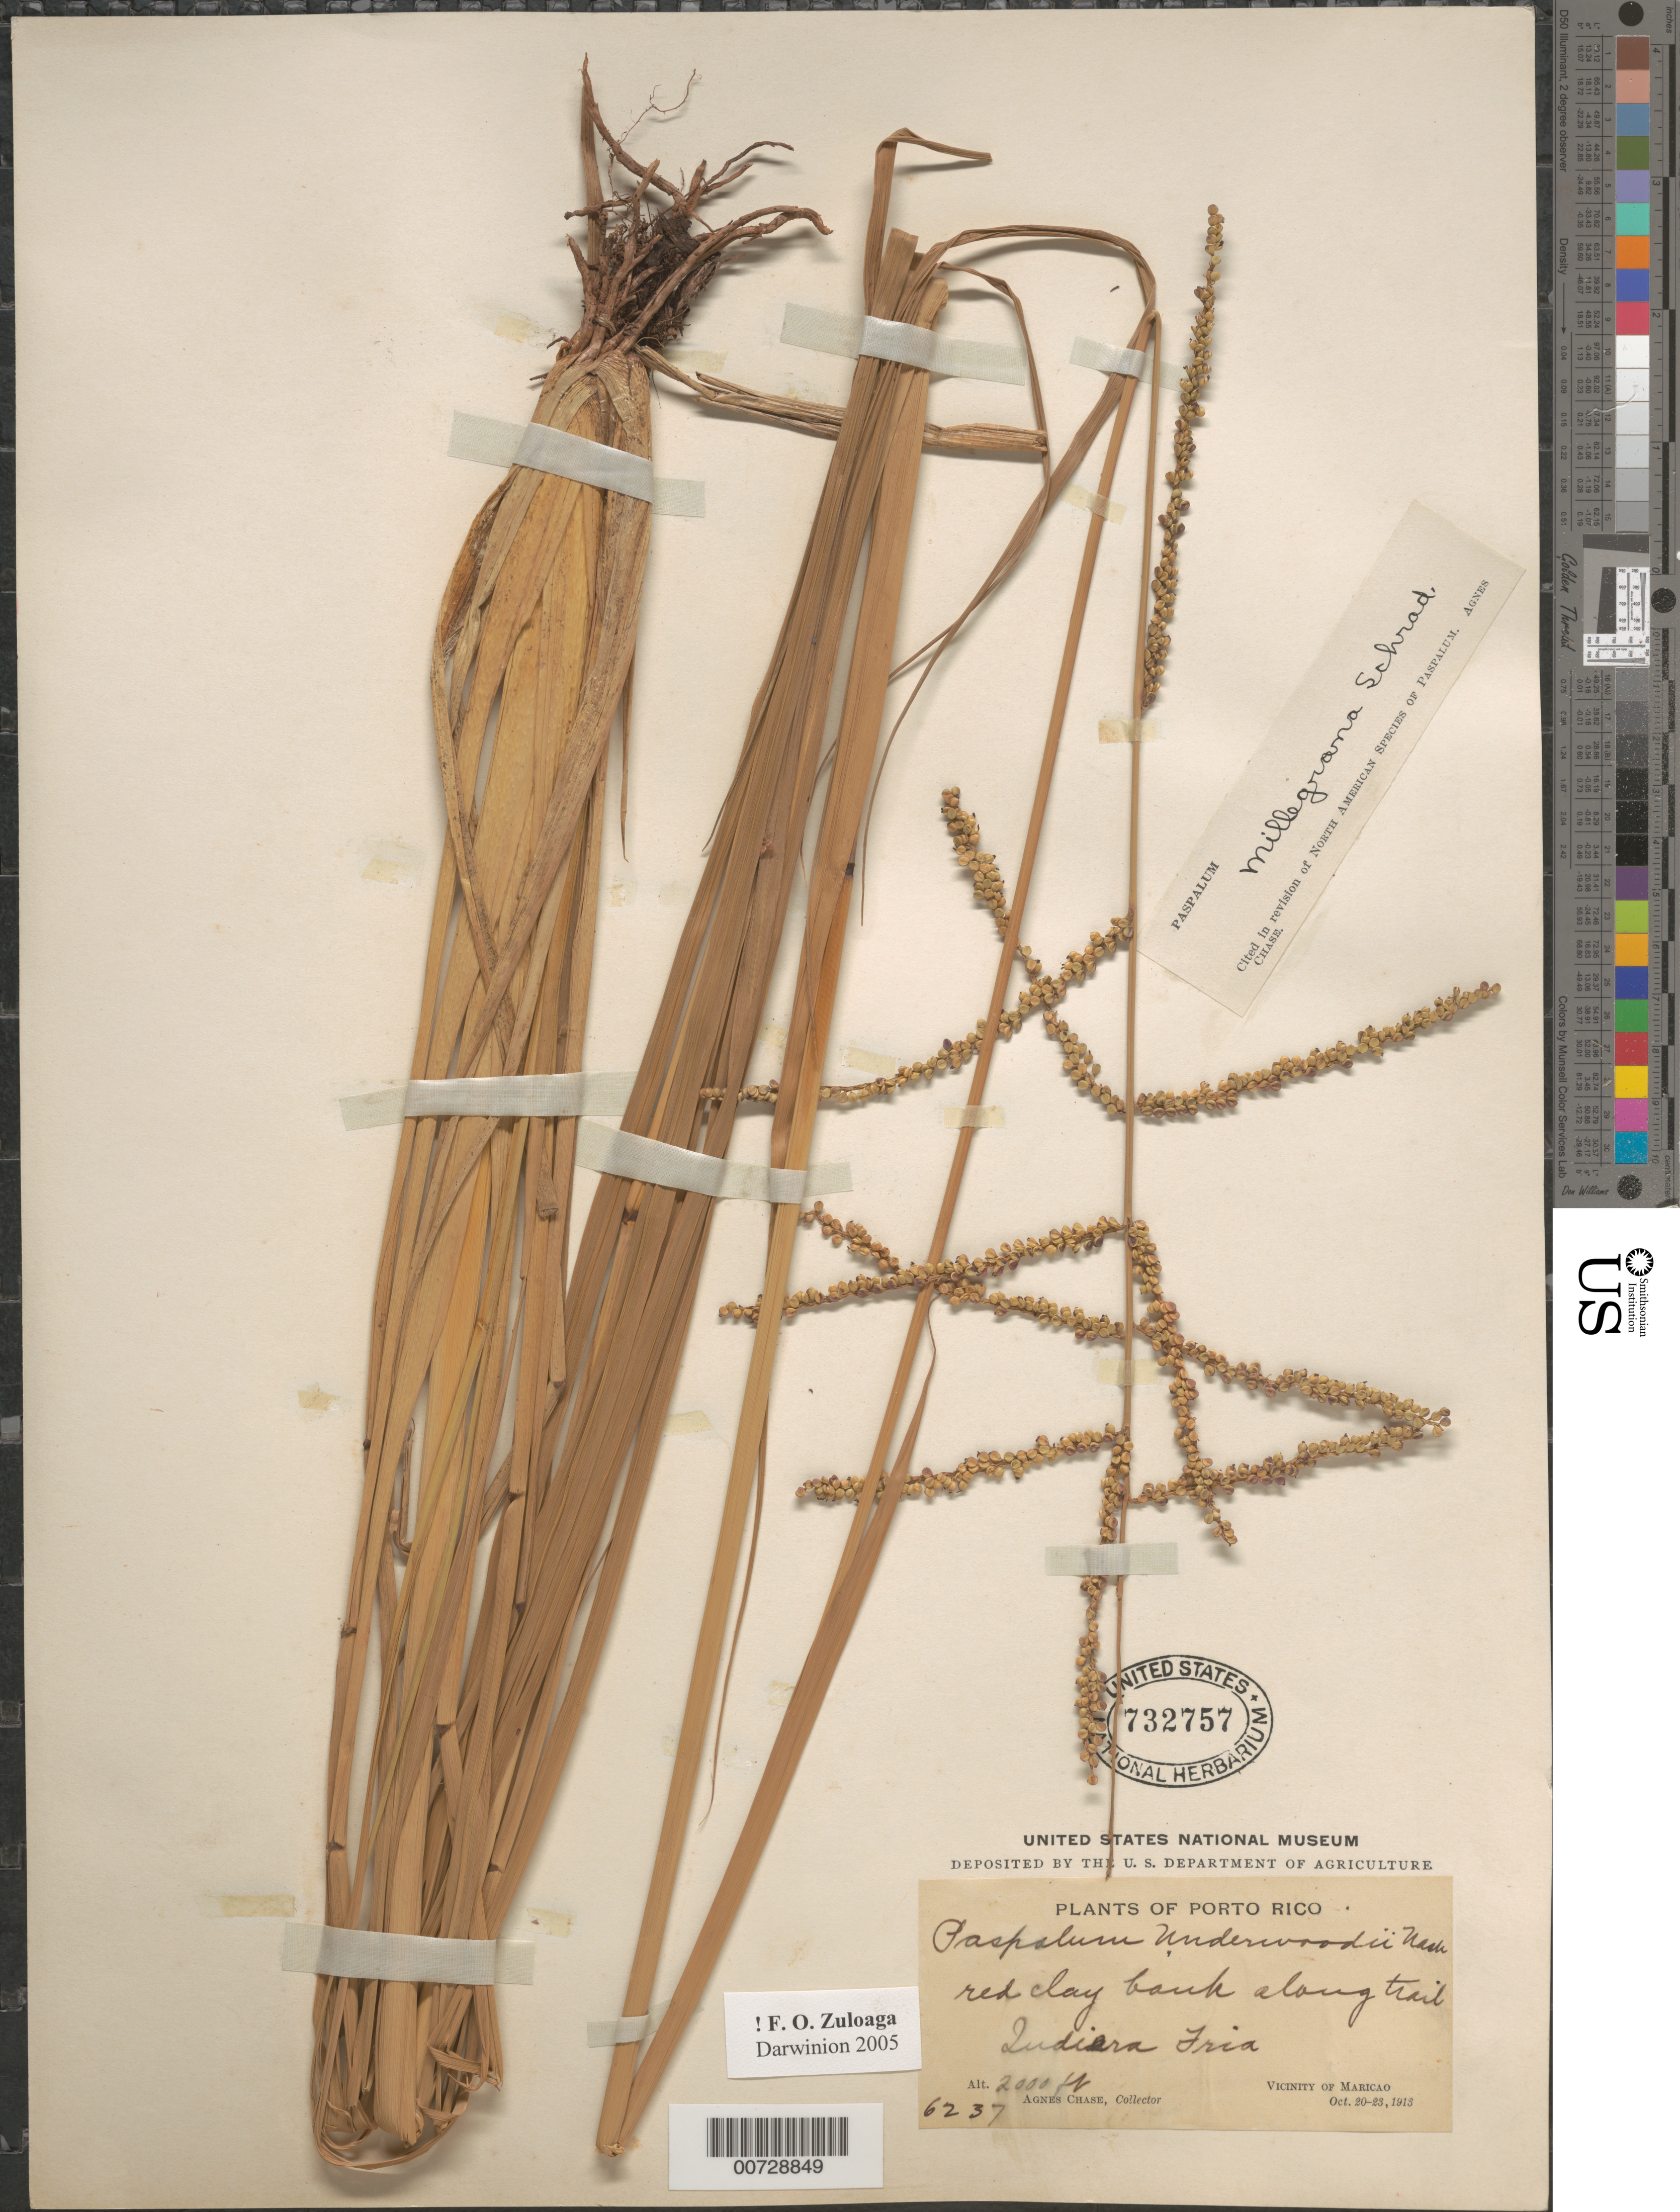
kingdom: Plantae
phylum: Tracheophyta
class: Liliopsida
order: Poales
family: Poaceae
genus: Paspalum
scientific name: Paspalum millegrana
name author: Schrad.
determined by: Chase, [M.] Agnes, (US)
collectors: A. Chase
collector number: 6237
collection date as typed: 20 Oct 1913 to 23 Oct 1913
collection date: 1913-10-20/1913-10-23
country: Puerto Rico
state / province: Maricao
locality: Indiera Fria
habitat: Red clay bank along trail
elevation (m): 610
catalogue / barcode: US 732757